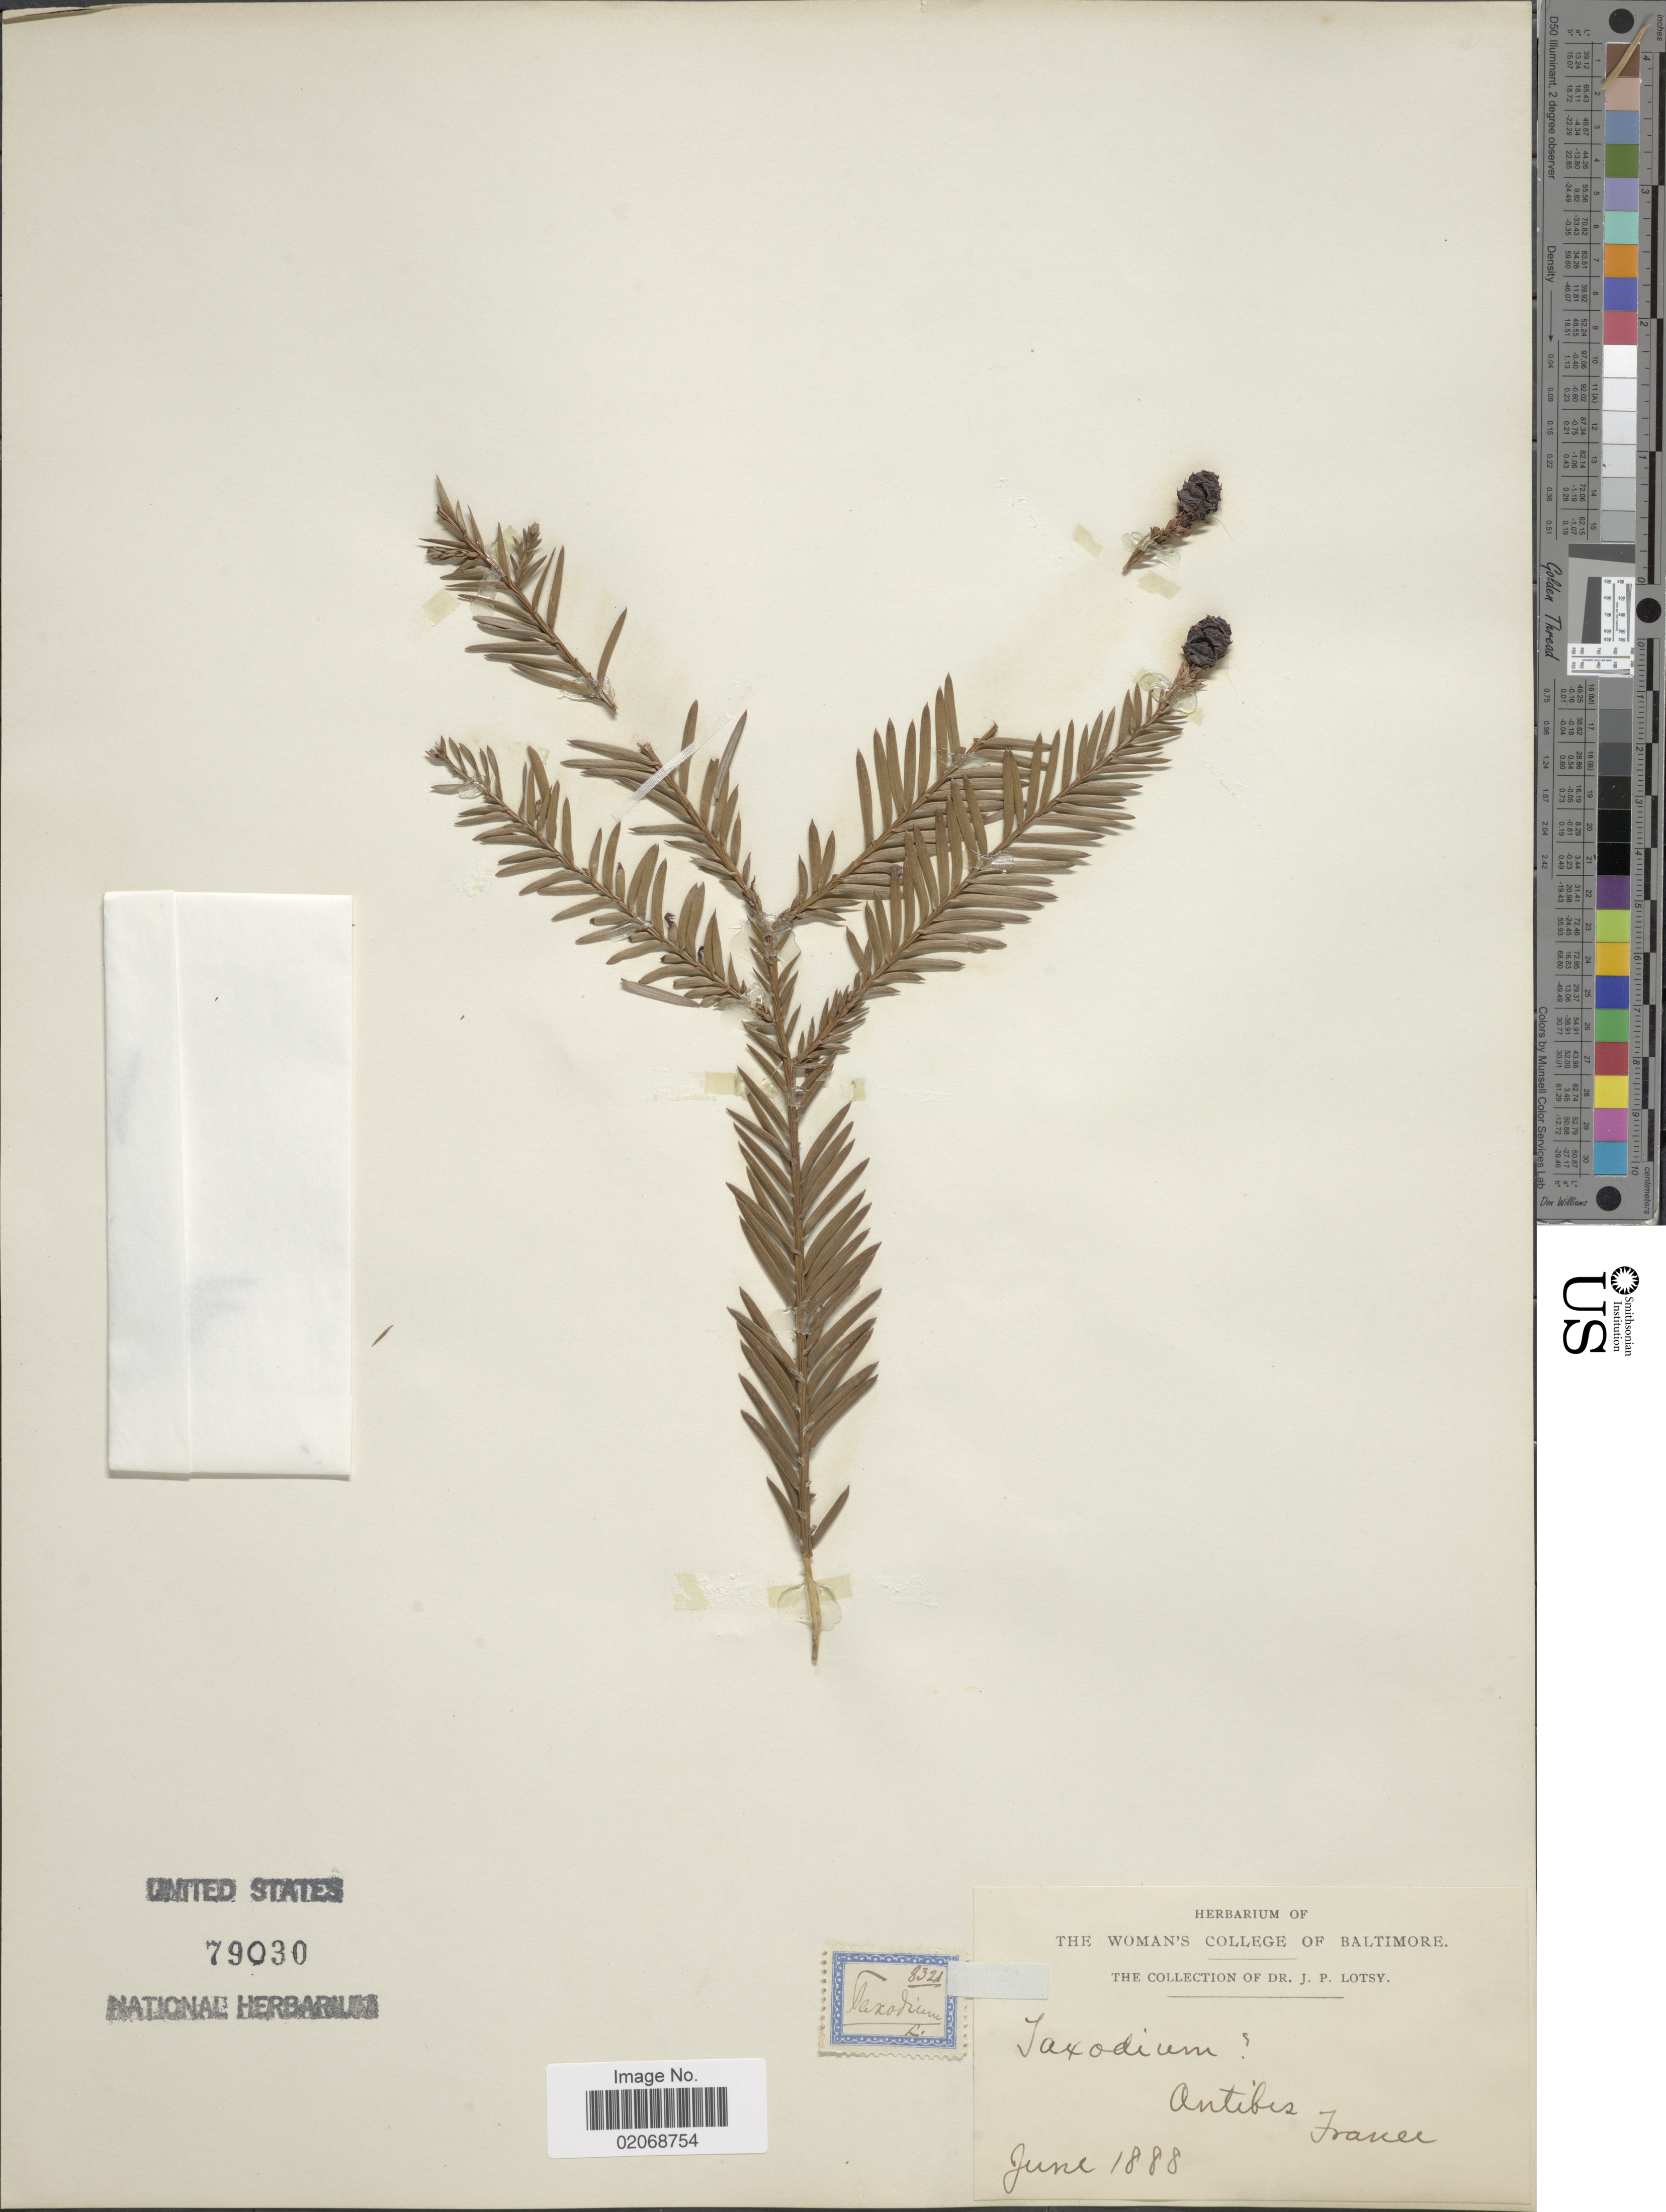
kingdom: Plantae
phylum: Tracheophyta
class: Pinopsida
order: Pinales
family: Cupressaceae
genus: Sequoia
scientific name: Sequoia sp.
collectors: J. Lotsy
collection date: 1888-06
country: France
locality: Antibis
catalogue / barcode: US 79030